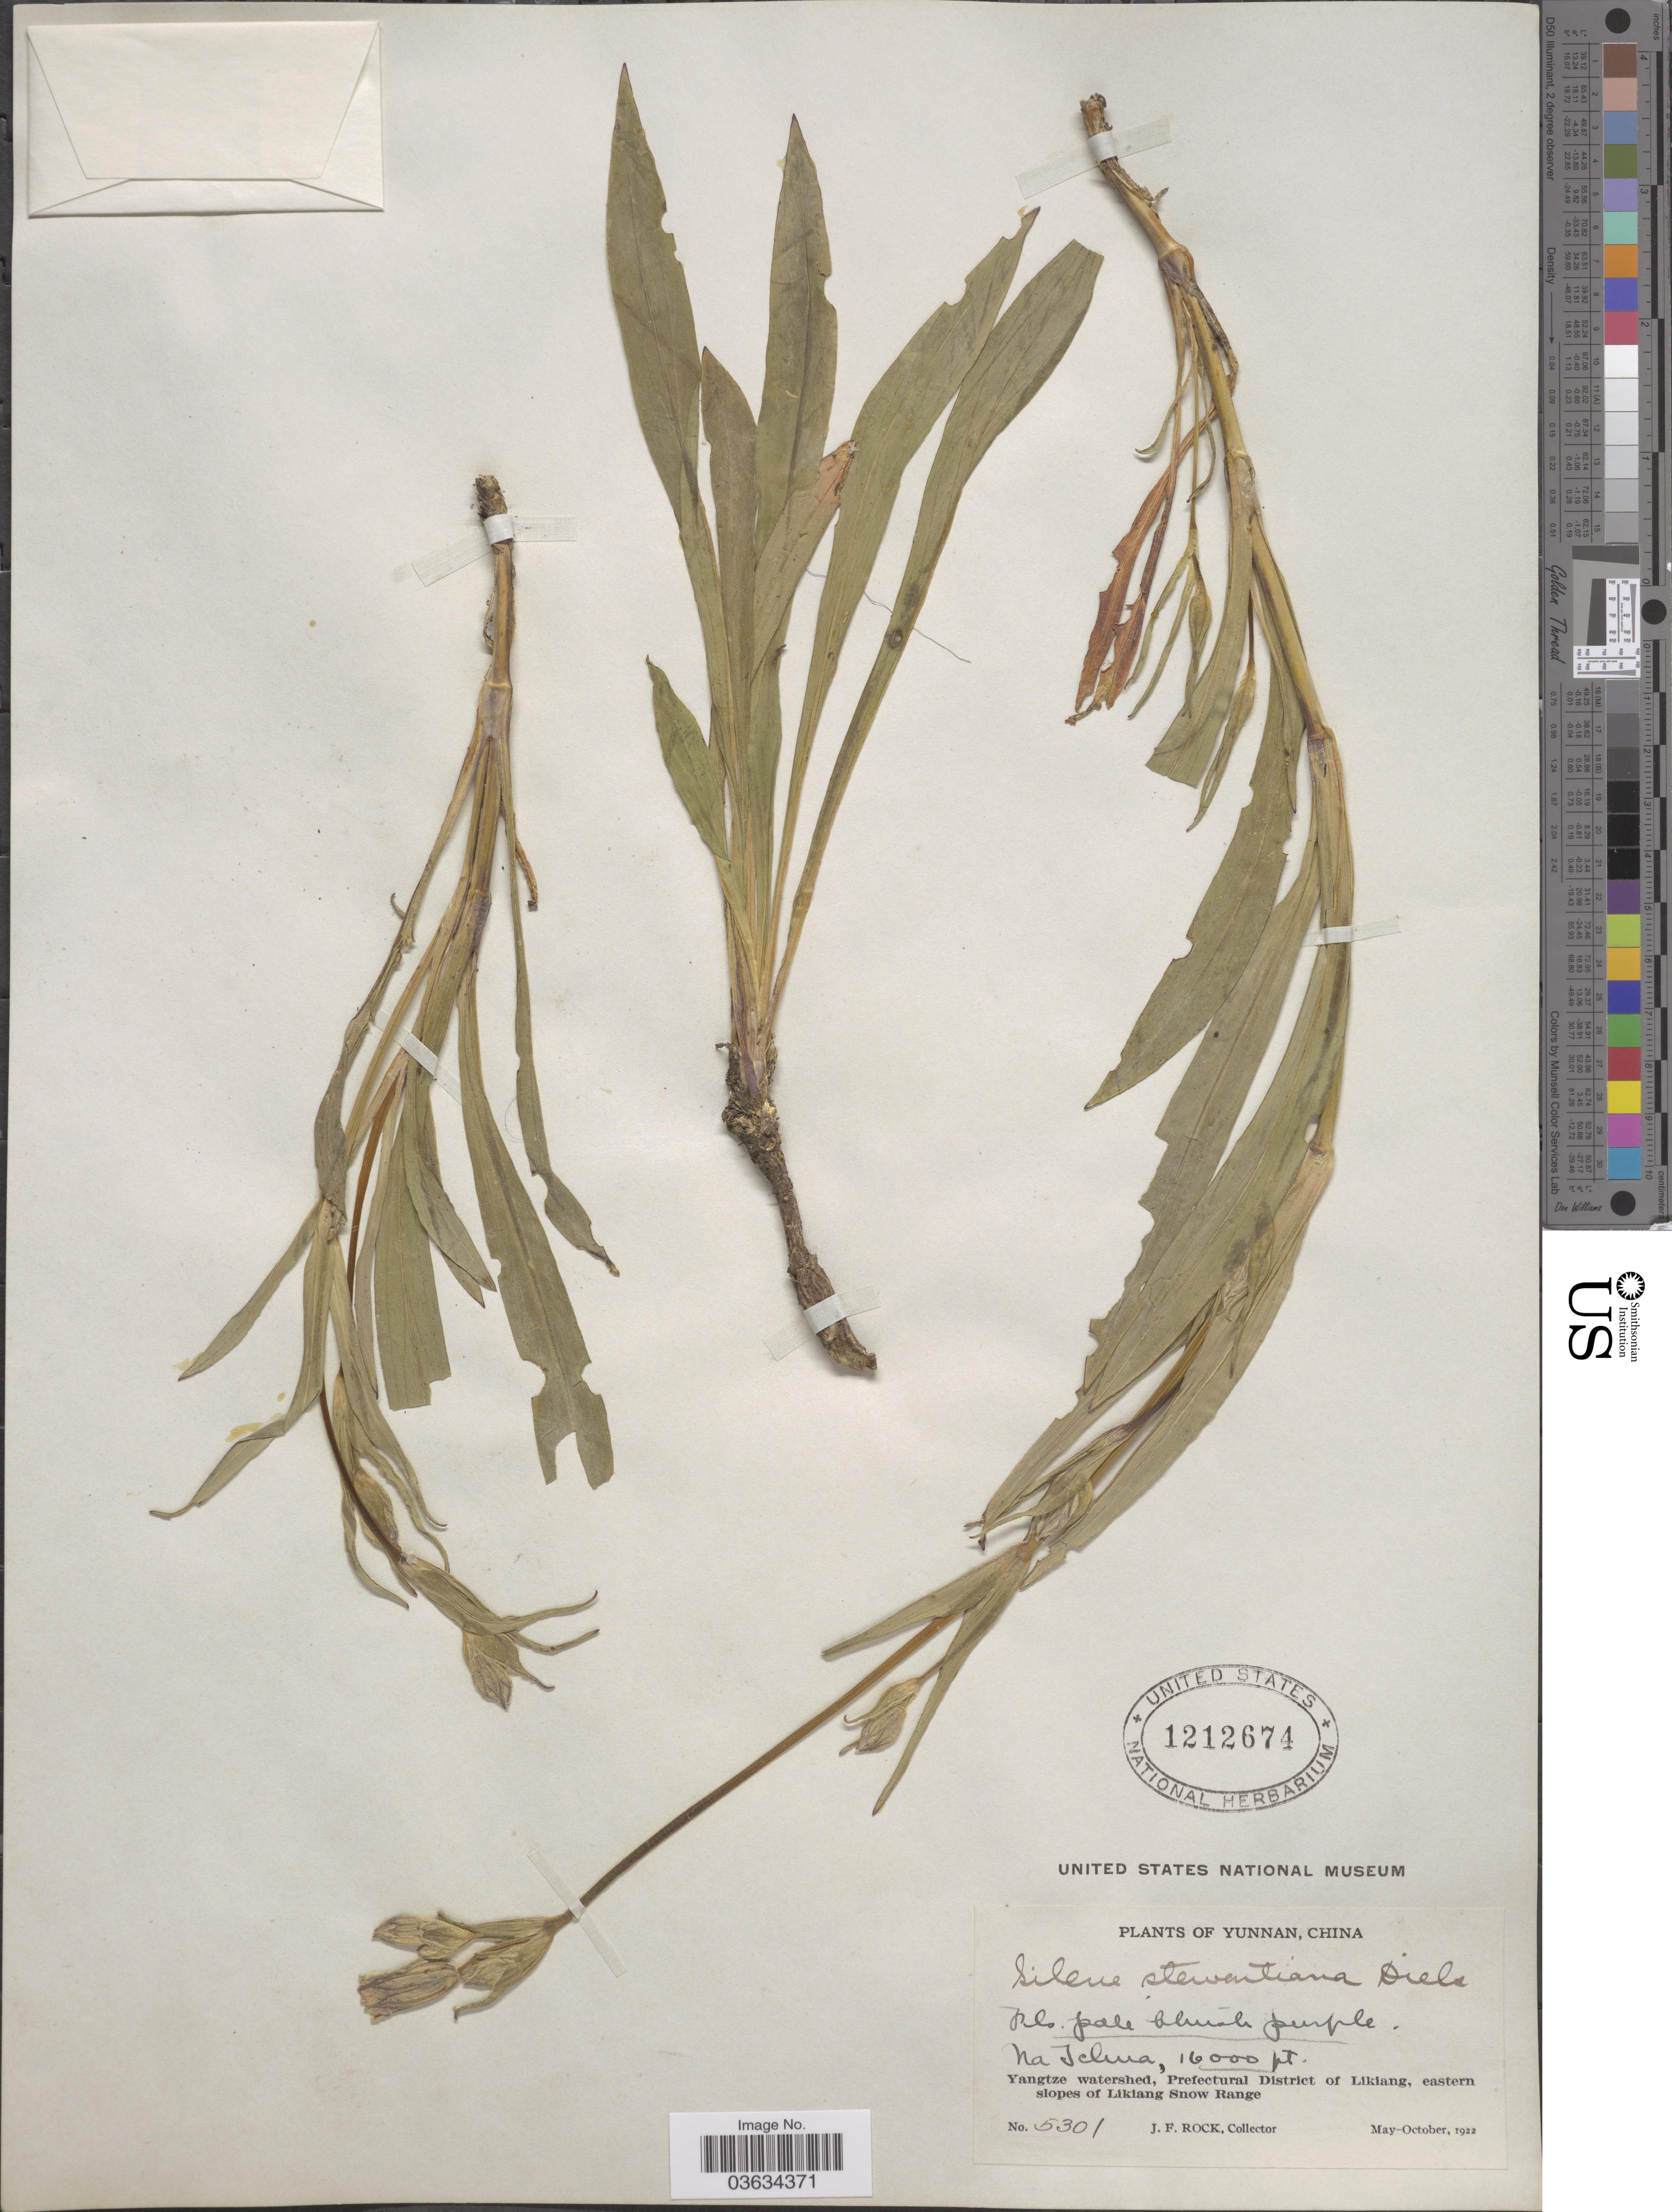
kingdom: Plantae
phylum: Tracheophyta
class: Magnoliopsida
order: Caryophyllales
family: Caryophyllaceae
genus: Silene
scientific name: Silene stewartiana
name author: Diels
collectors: J. Rock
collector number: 5301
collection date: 1922-05/1922-10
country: China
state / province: Yunnan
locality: Na Ichuve Yangtze watershed, Prefectural District of Likiang, eastern slopes of Likiang Snow Range.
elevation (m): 4877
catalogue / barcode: US 1212674